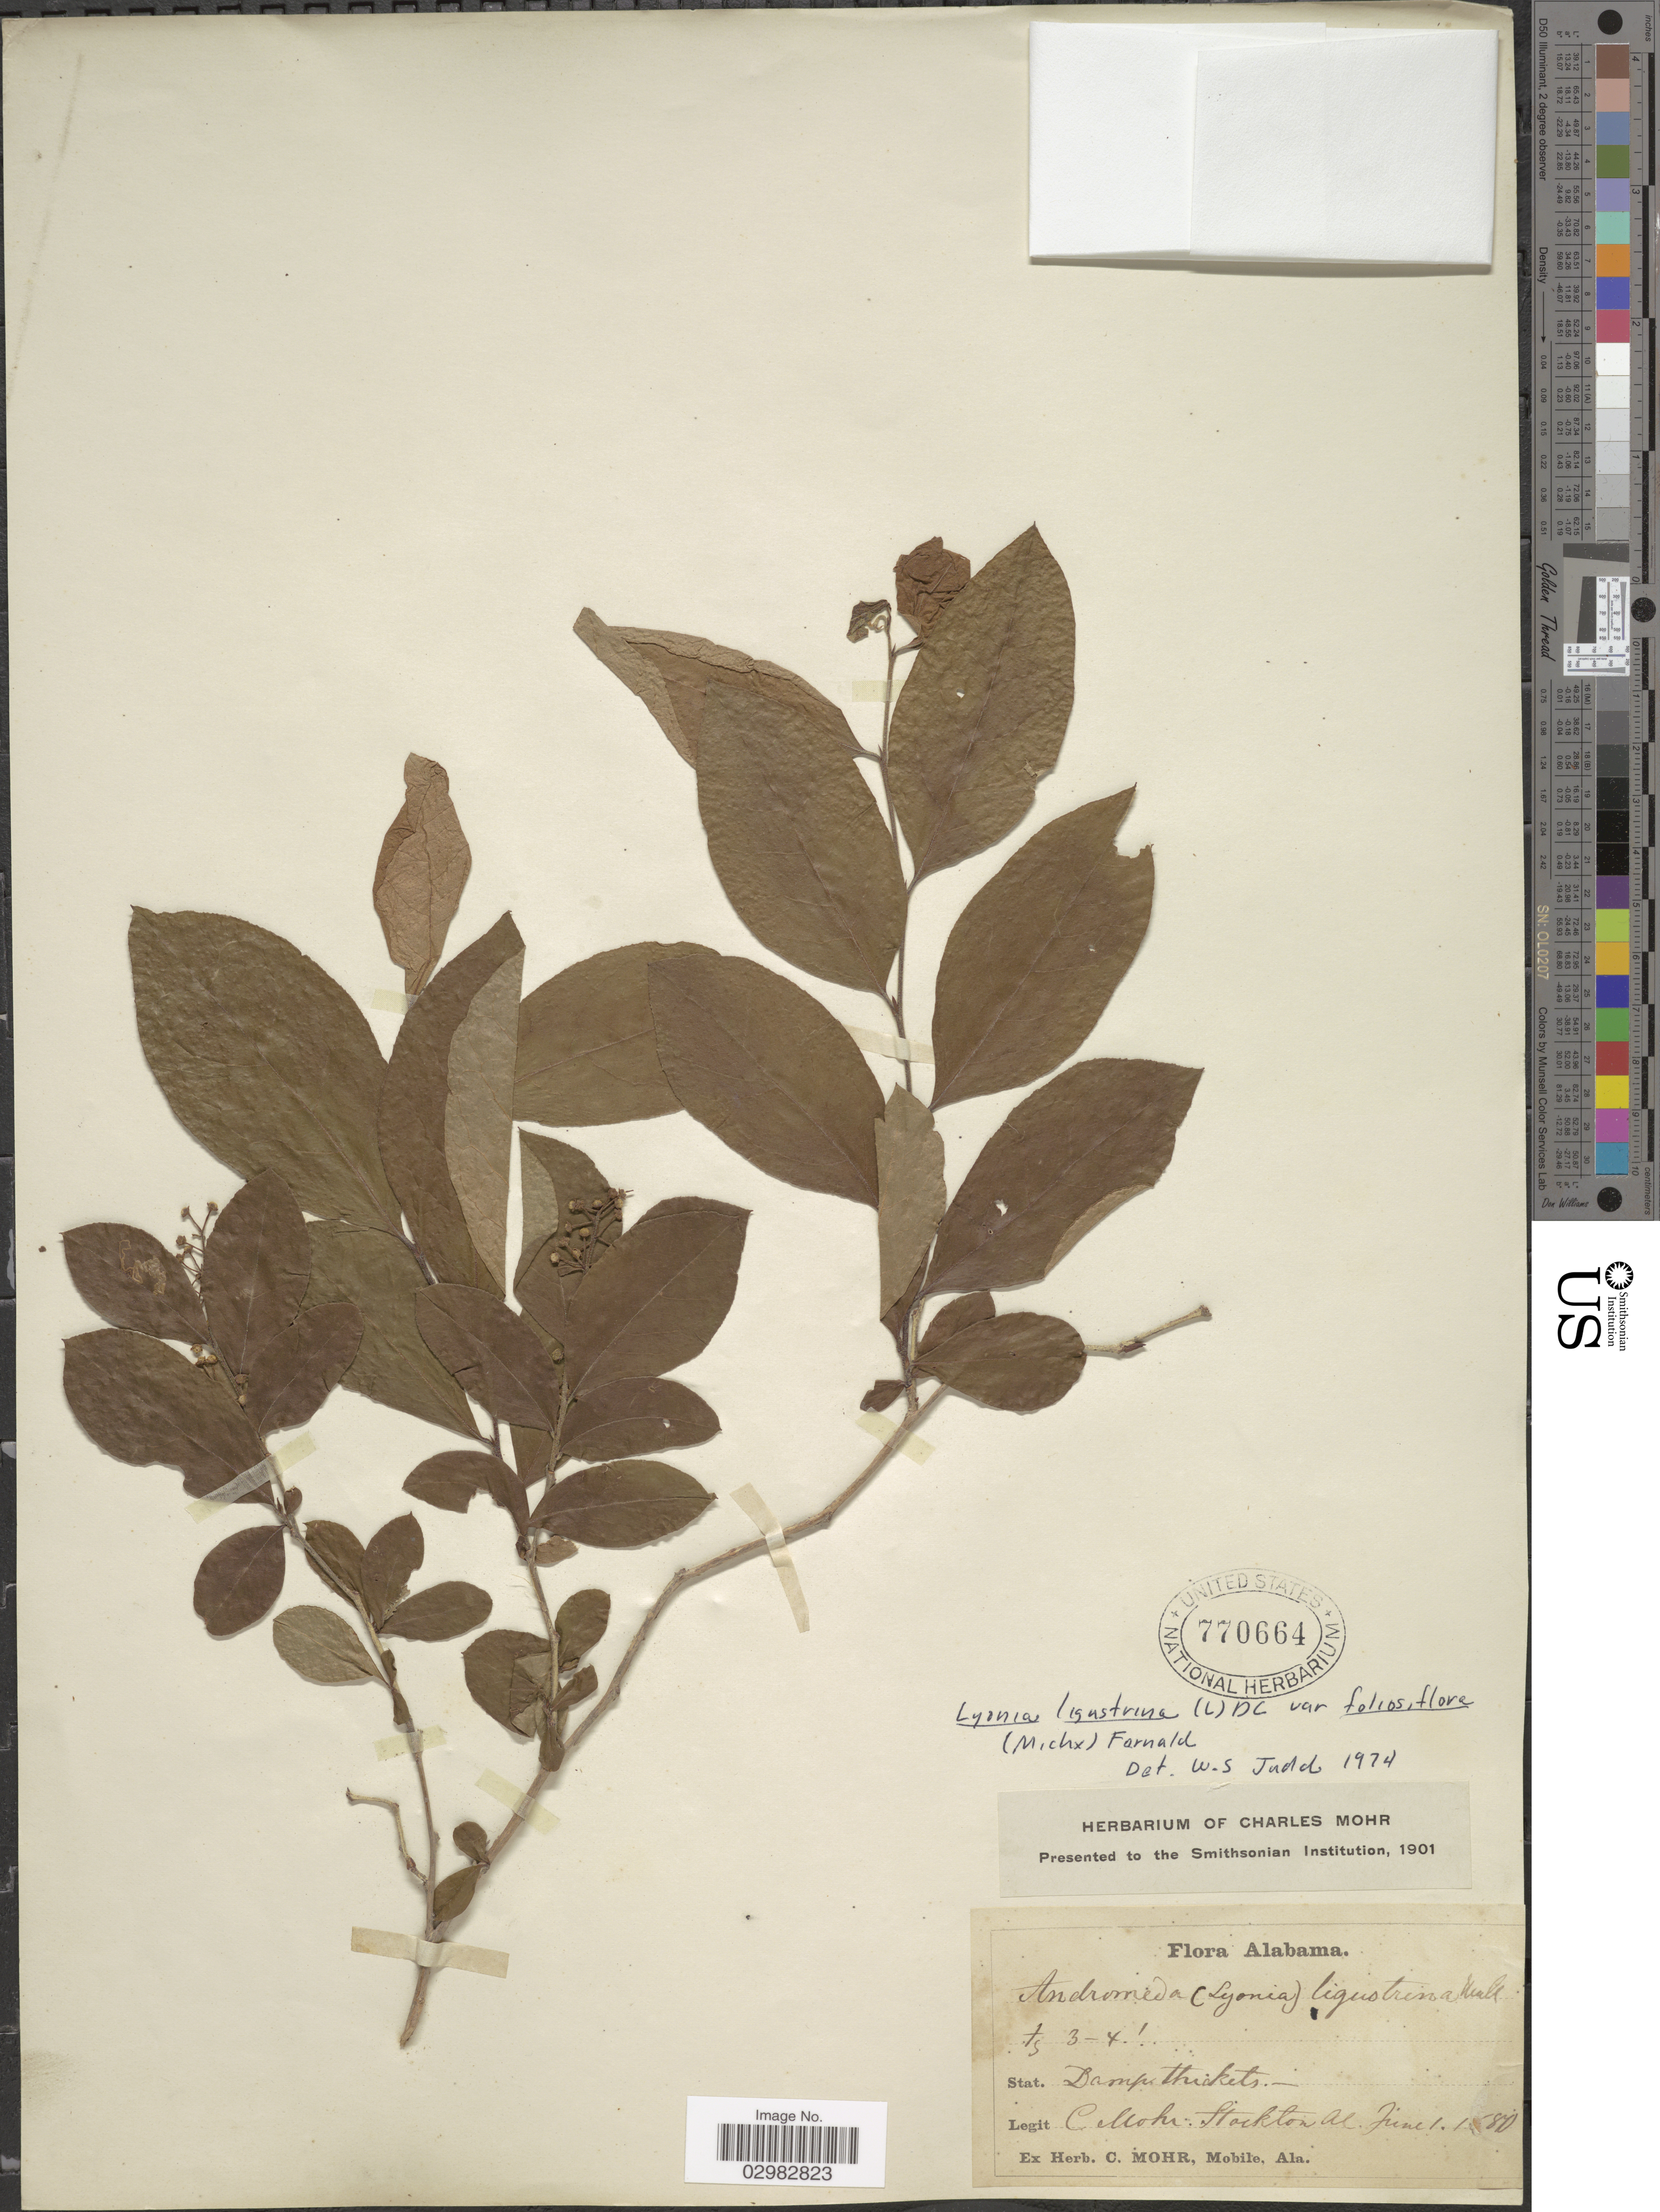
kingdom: Plantae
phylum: Tracheophyta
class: Magnoliopsida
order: Ericales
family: Ericaceae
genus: Lyonia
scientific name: Lyonia ligustrina var. foliosiflora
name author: (Michx.) Fernald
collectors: Mohr, C. T. (herbarium)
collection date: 1880-06-01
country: United States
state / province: Alabama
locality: Stockton.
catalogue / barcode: US 770664